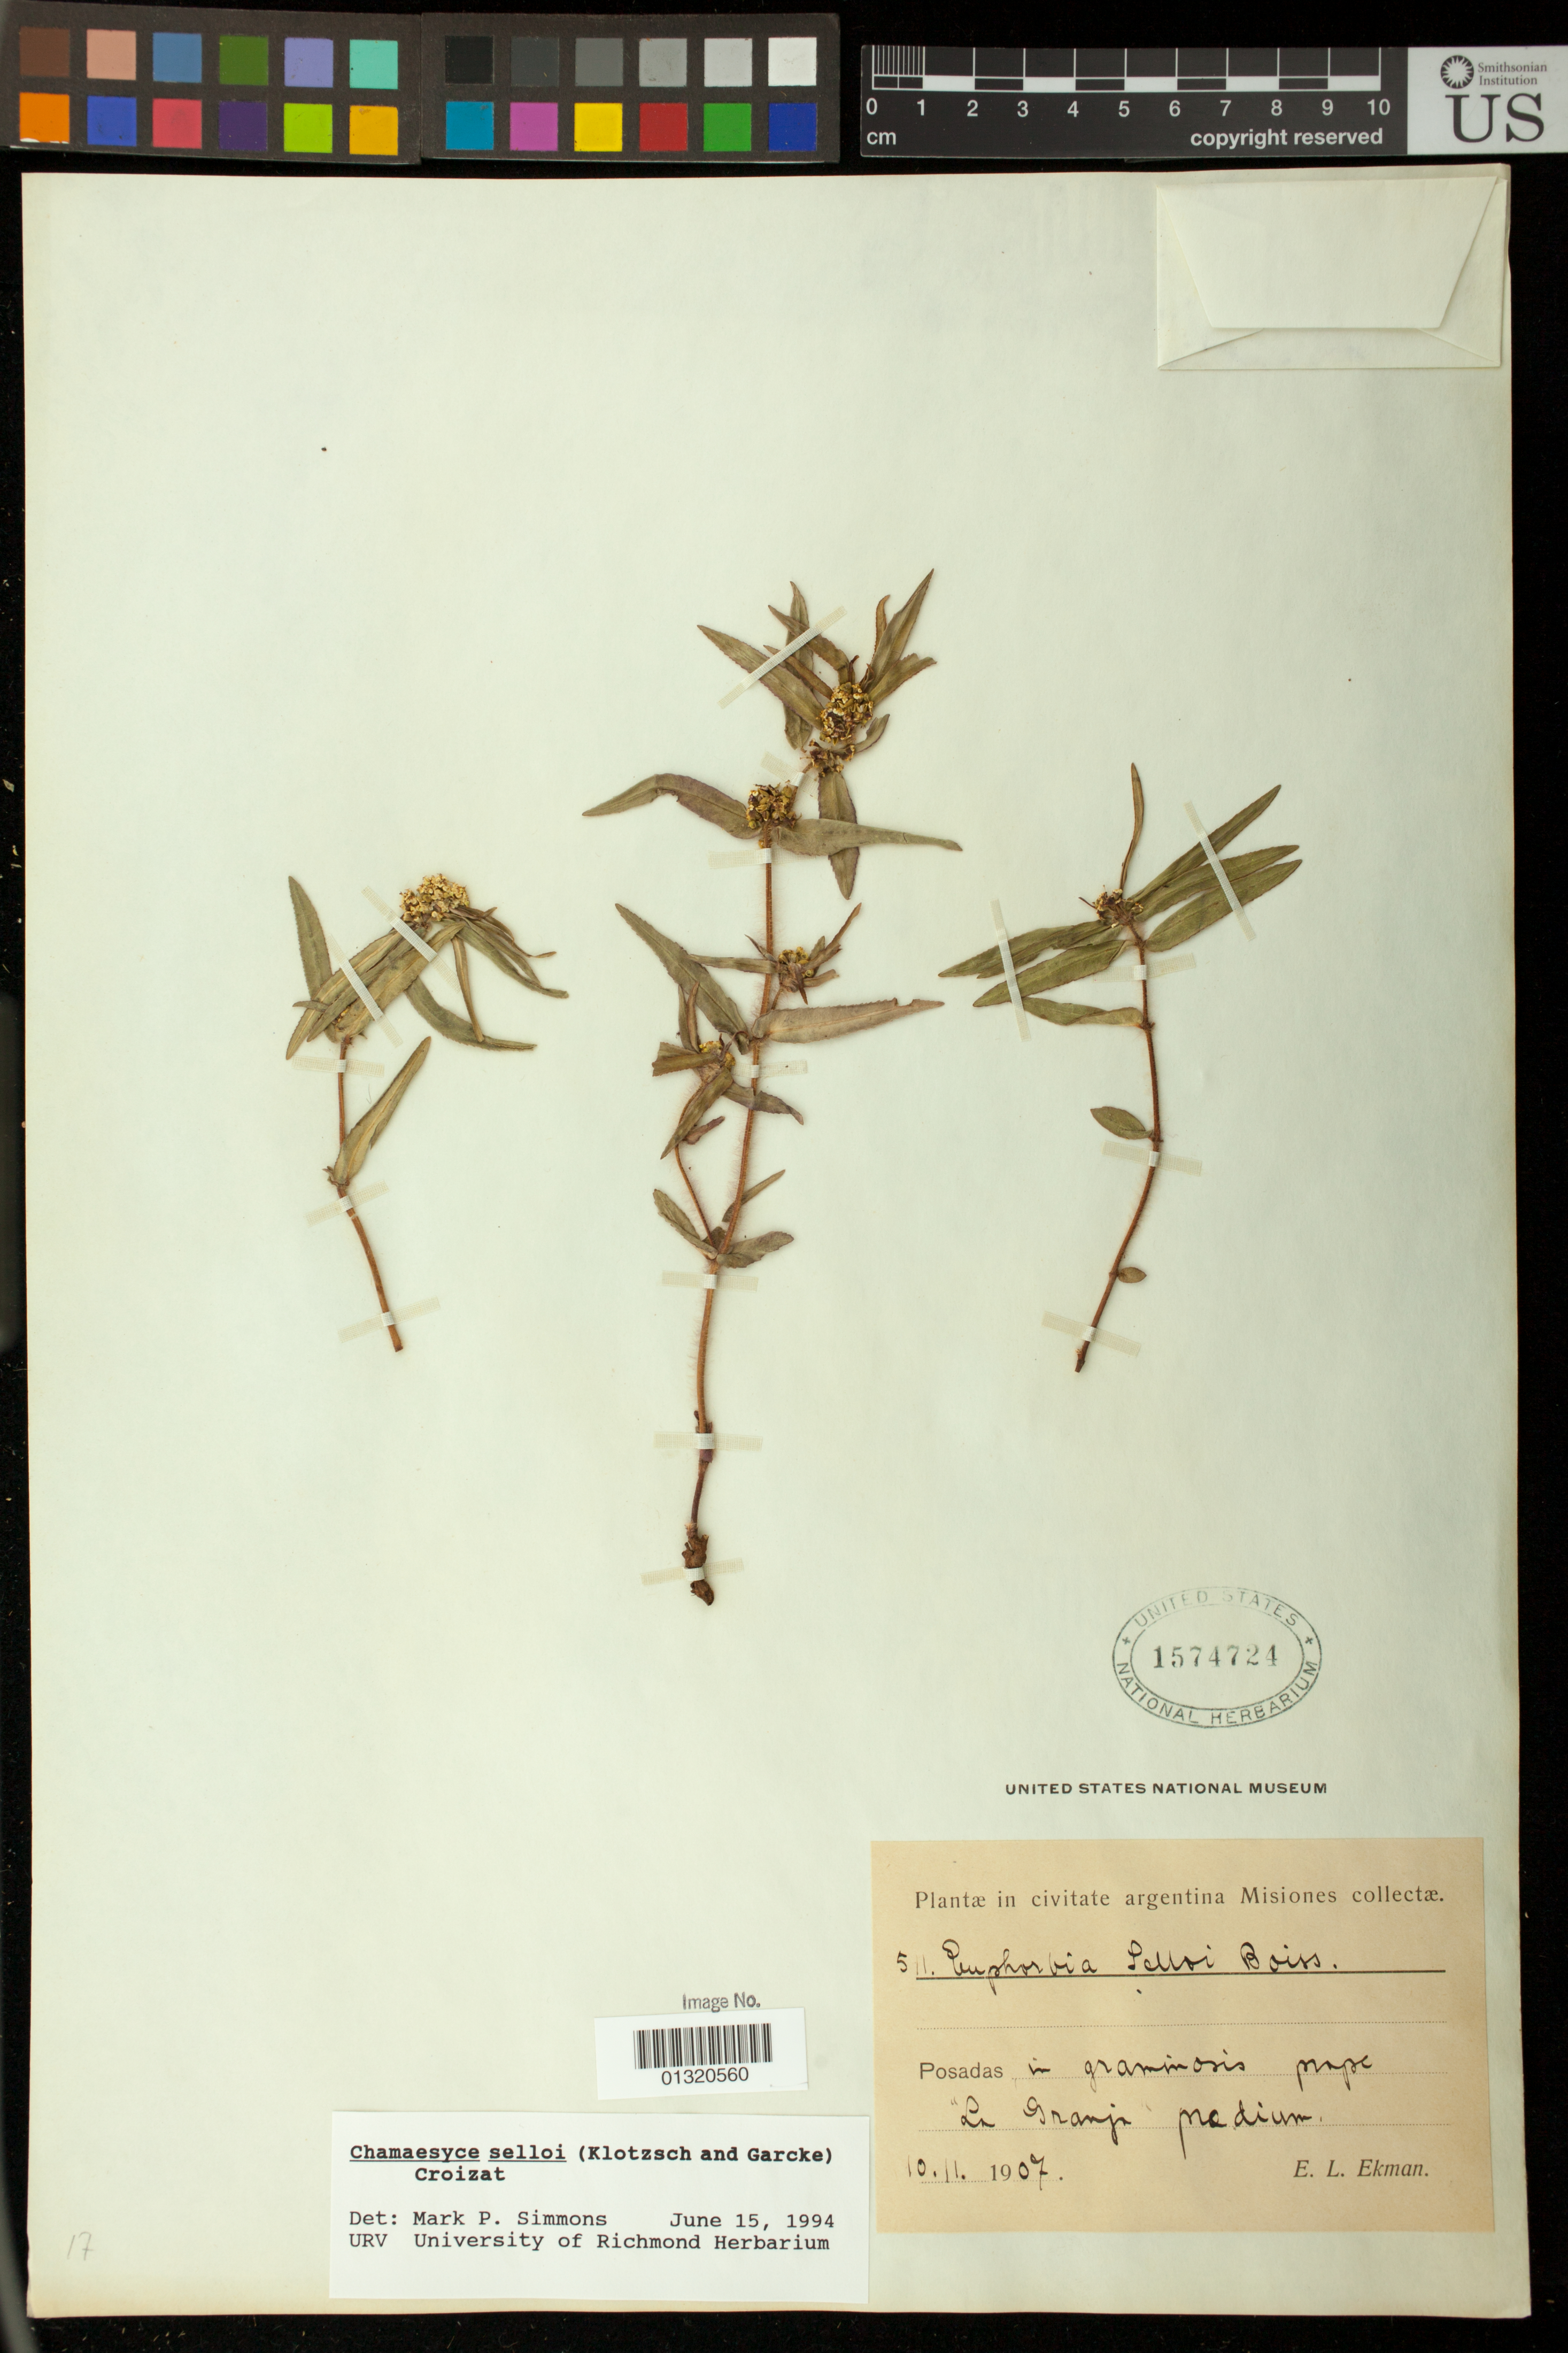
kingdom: Plantae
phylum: Tracheophyta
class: Magnoliopsida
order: Malpighiales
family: Euphorbiaceae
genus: Euphorbia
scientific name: Euphorbia selloi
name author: (Klotzsch & Garcke) Boiss.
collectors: E. L. Ekman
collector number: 511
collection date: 1907-11-10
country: Argentina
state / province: Misiones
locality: Posadas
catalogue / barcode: US 1574724